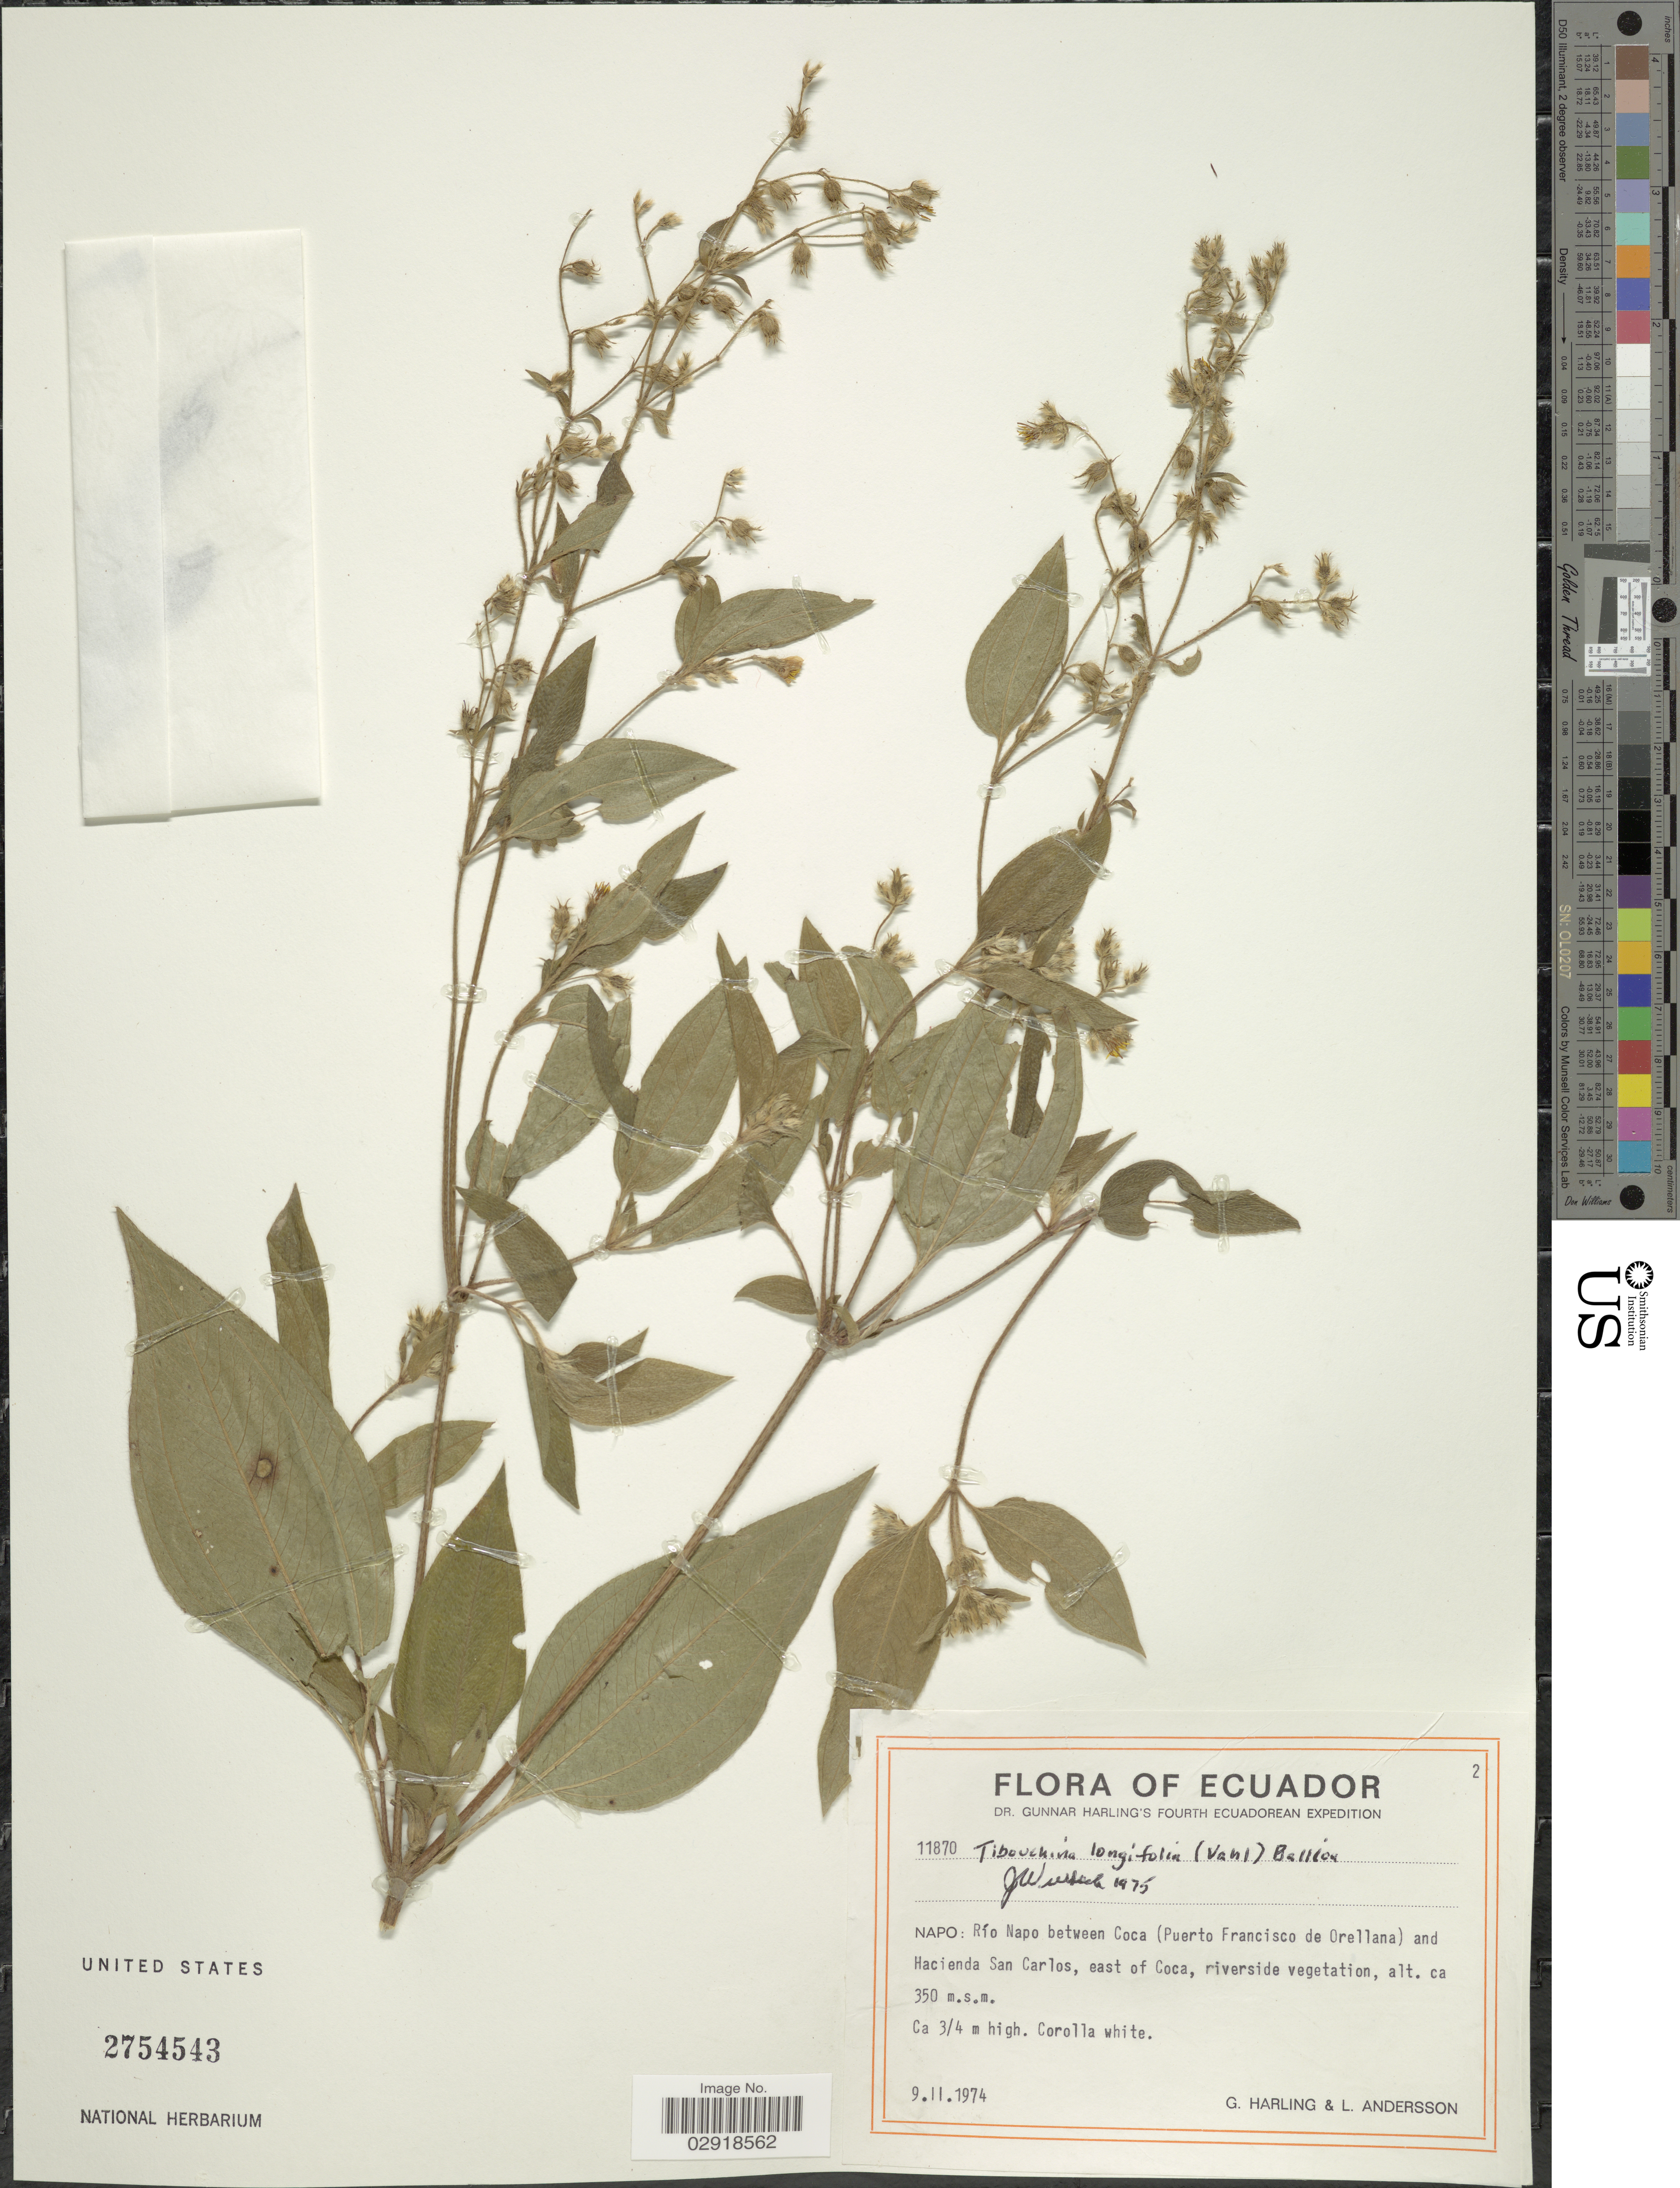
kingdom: Plantae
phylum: Tracheophyta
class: Magnoliopsida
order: Myrtales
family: Melastomataceae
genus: Chaetogastra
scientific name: Chaetogastra longifolia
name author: (Vahl) DC.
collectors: G. Harling & L. Andersson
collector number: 11870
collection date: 1974-02-09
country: Ecuador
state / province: Napo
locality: Río Napo between Coca (Puerto Francisco de Orellana) and Hacienda San Carlos, east of Coca, riverside vegetation.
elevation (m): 350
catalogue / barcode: US 2754543